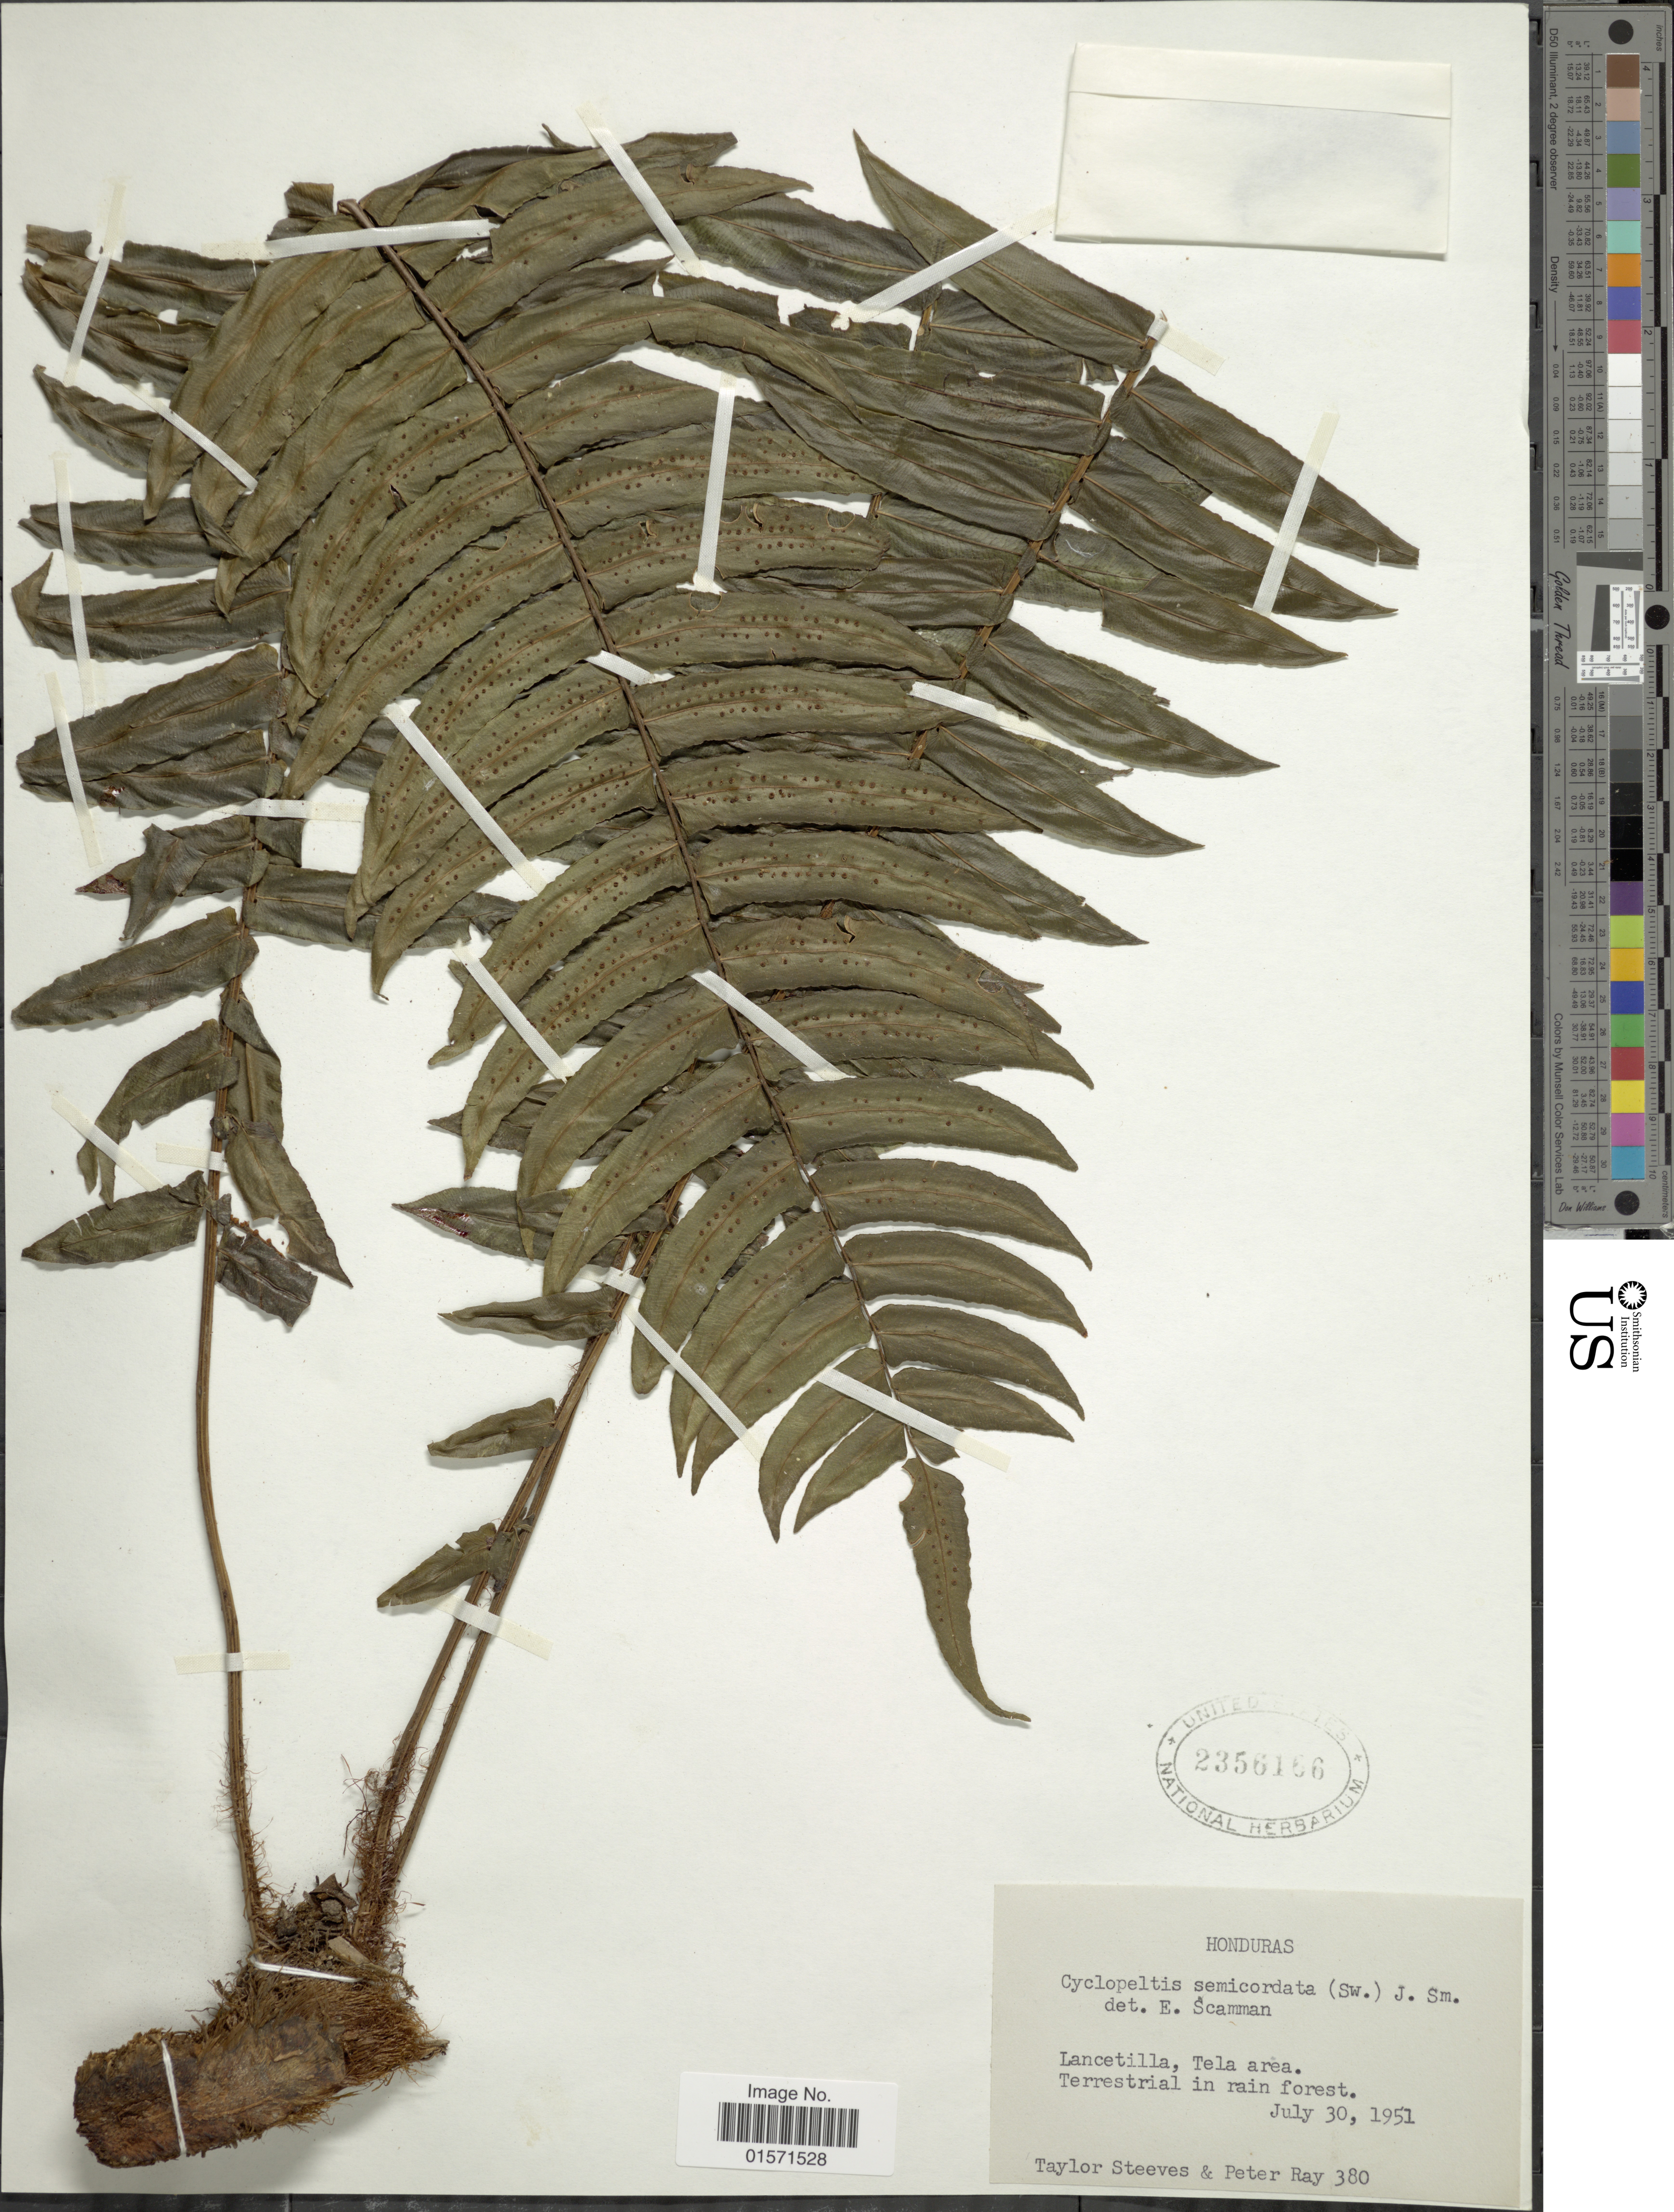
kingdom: Plantae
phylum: Tracheophyta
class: Polypodiopsida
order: Polypodiales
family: Lomariopsidaceae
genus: Cyclopeltis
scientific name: Cyclopeltis semicordata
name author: (Sw.) J. Sm.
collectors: T. Steeves & P. Ray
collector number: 380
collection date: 1951-07-30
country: Honduras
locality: Lancetilla, tela area. Terrestrial in rain forest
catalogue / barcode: US 2356166